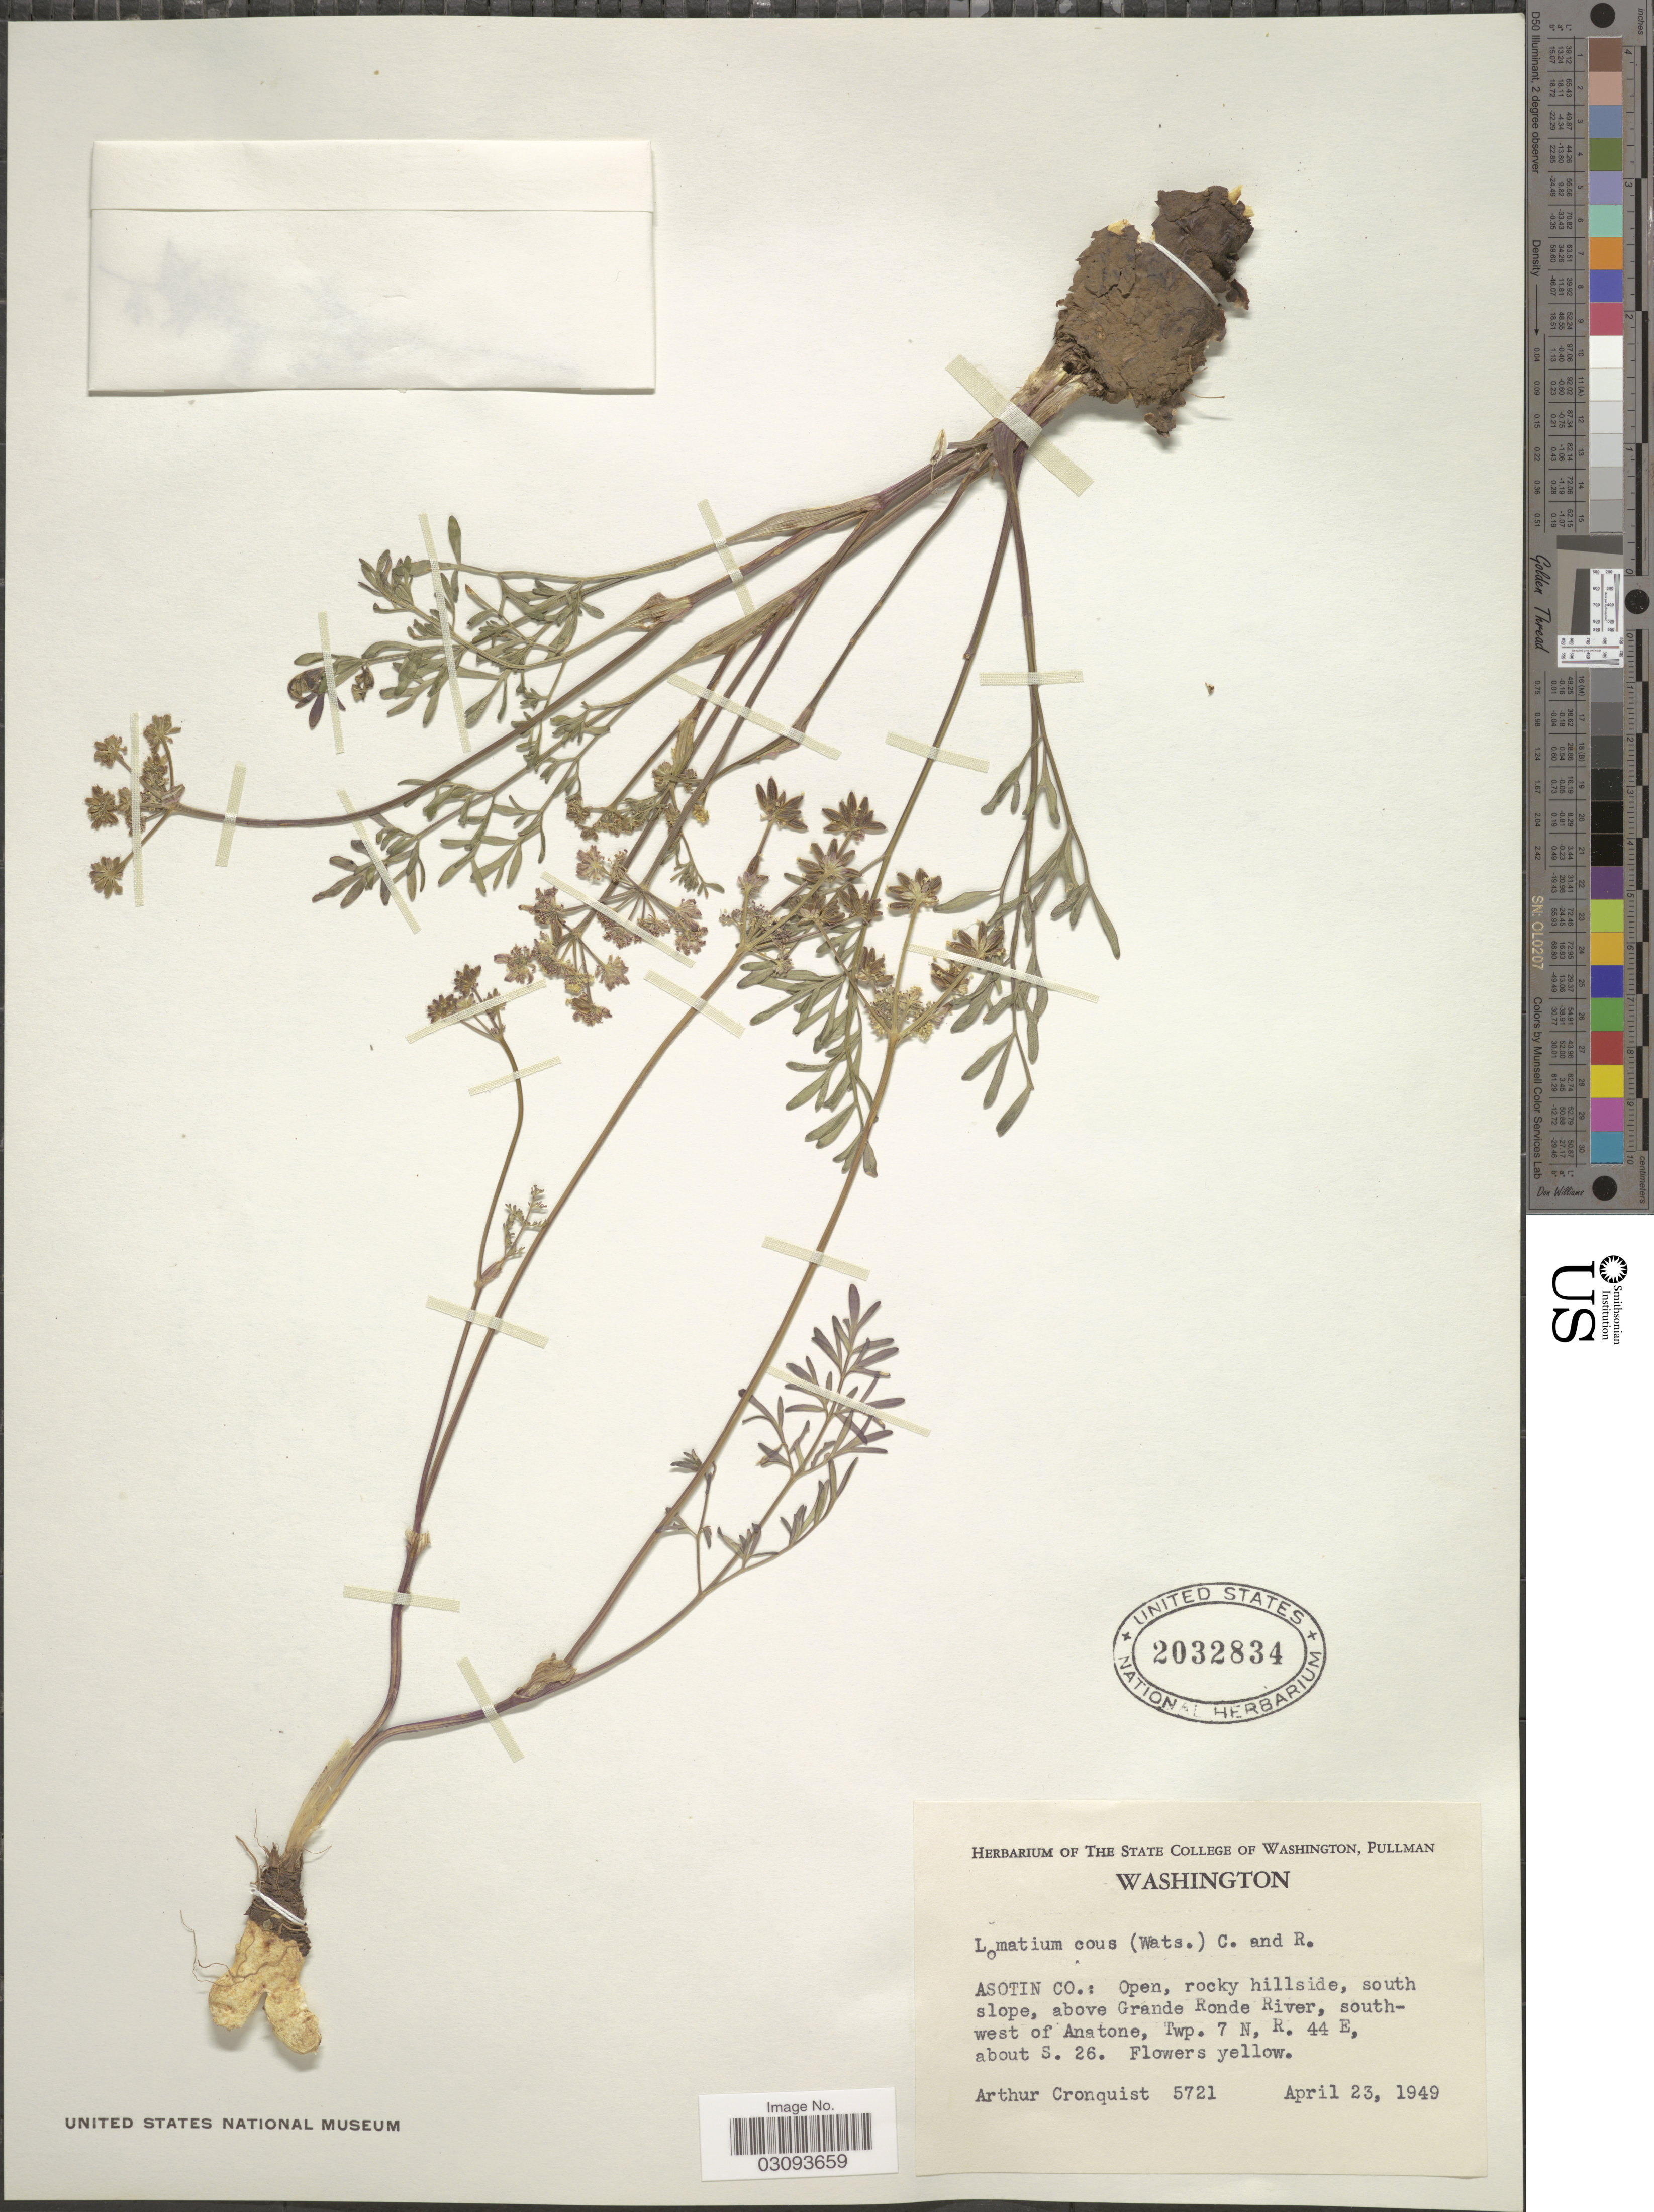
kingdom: Plantae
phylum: Tracheophyta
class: Magnoliopsida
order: Apiales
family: Apiaceae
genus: Lomatium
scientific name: Lomatium cusickii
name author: (S. Watson) J.M. Coult. & Rose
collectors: A. J. Cronquist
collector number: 5721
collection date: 1949-04-23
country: United States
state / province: Washington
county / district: Asotin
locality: Asotin Co.: south slope, above Grande Ronde River, southwest of Anatone, Twp. 7 N, R. 44 E, about S. 26.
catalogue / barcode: US 2032834